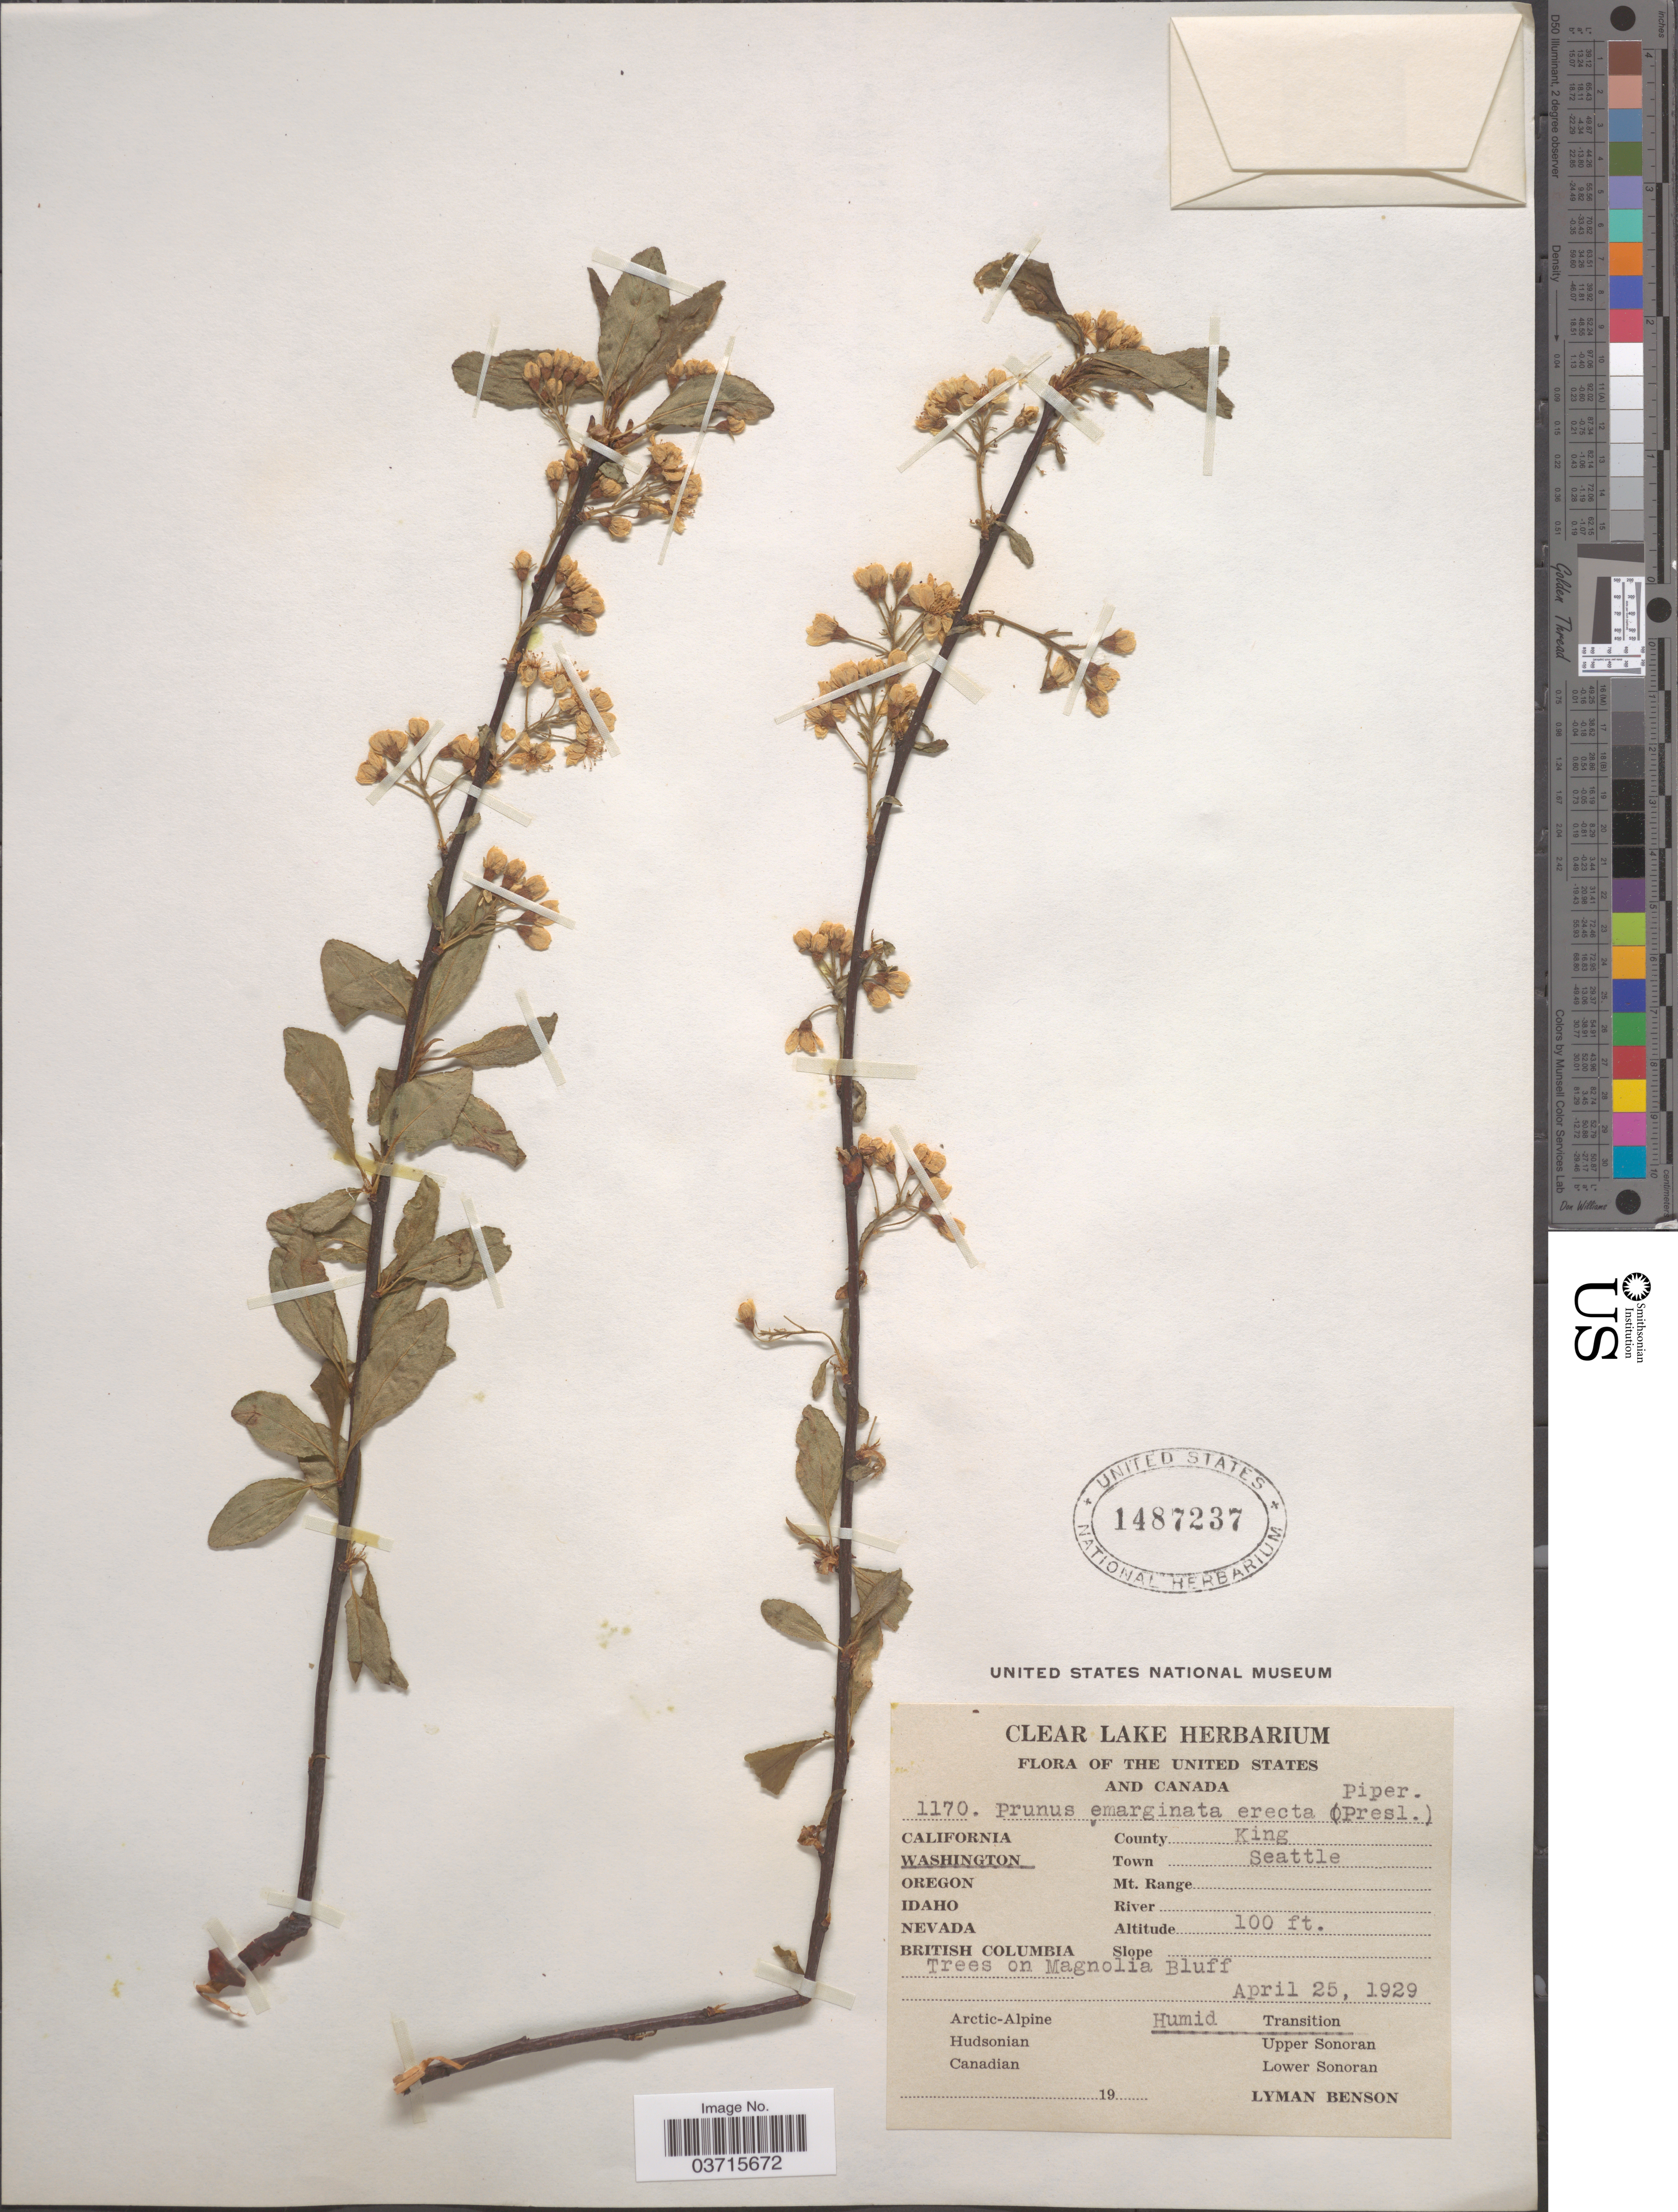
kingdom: Plantae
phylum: Tracheophyta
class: Magnoliopsida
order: Rosales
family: Rosaceae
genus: Prunus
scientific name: Prunus emarginata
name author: (Douglas ex Hook.) Eaton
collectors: L. D. Benson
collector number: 1170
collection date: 1929-04-25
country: United States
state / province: Washington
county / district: King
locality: County King, Town Seattle.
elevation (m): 30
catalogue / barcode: US 1487237